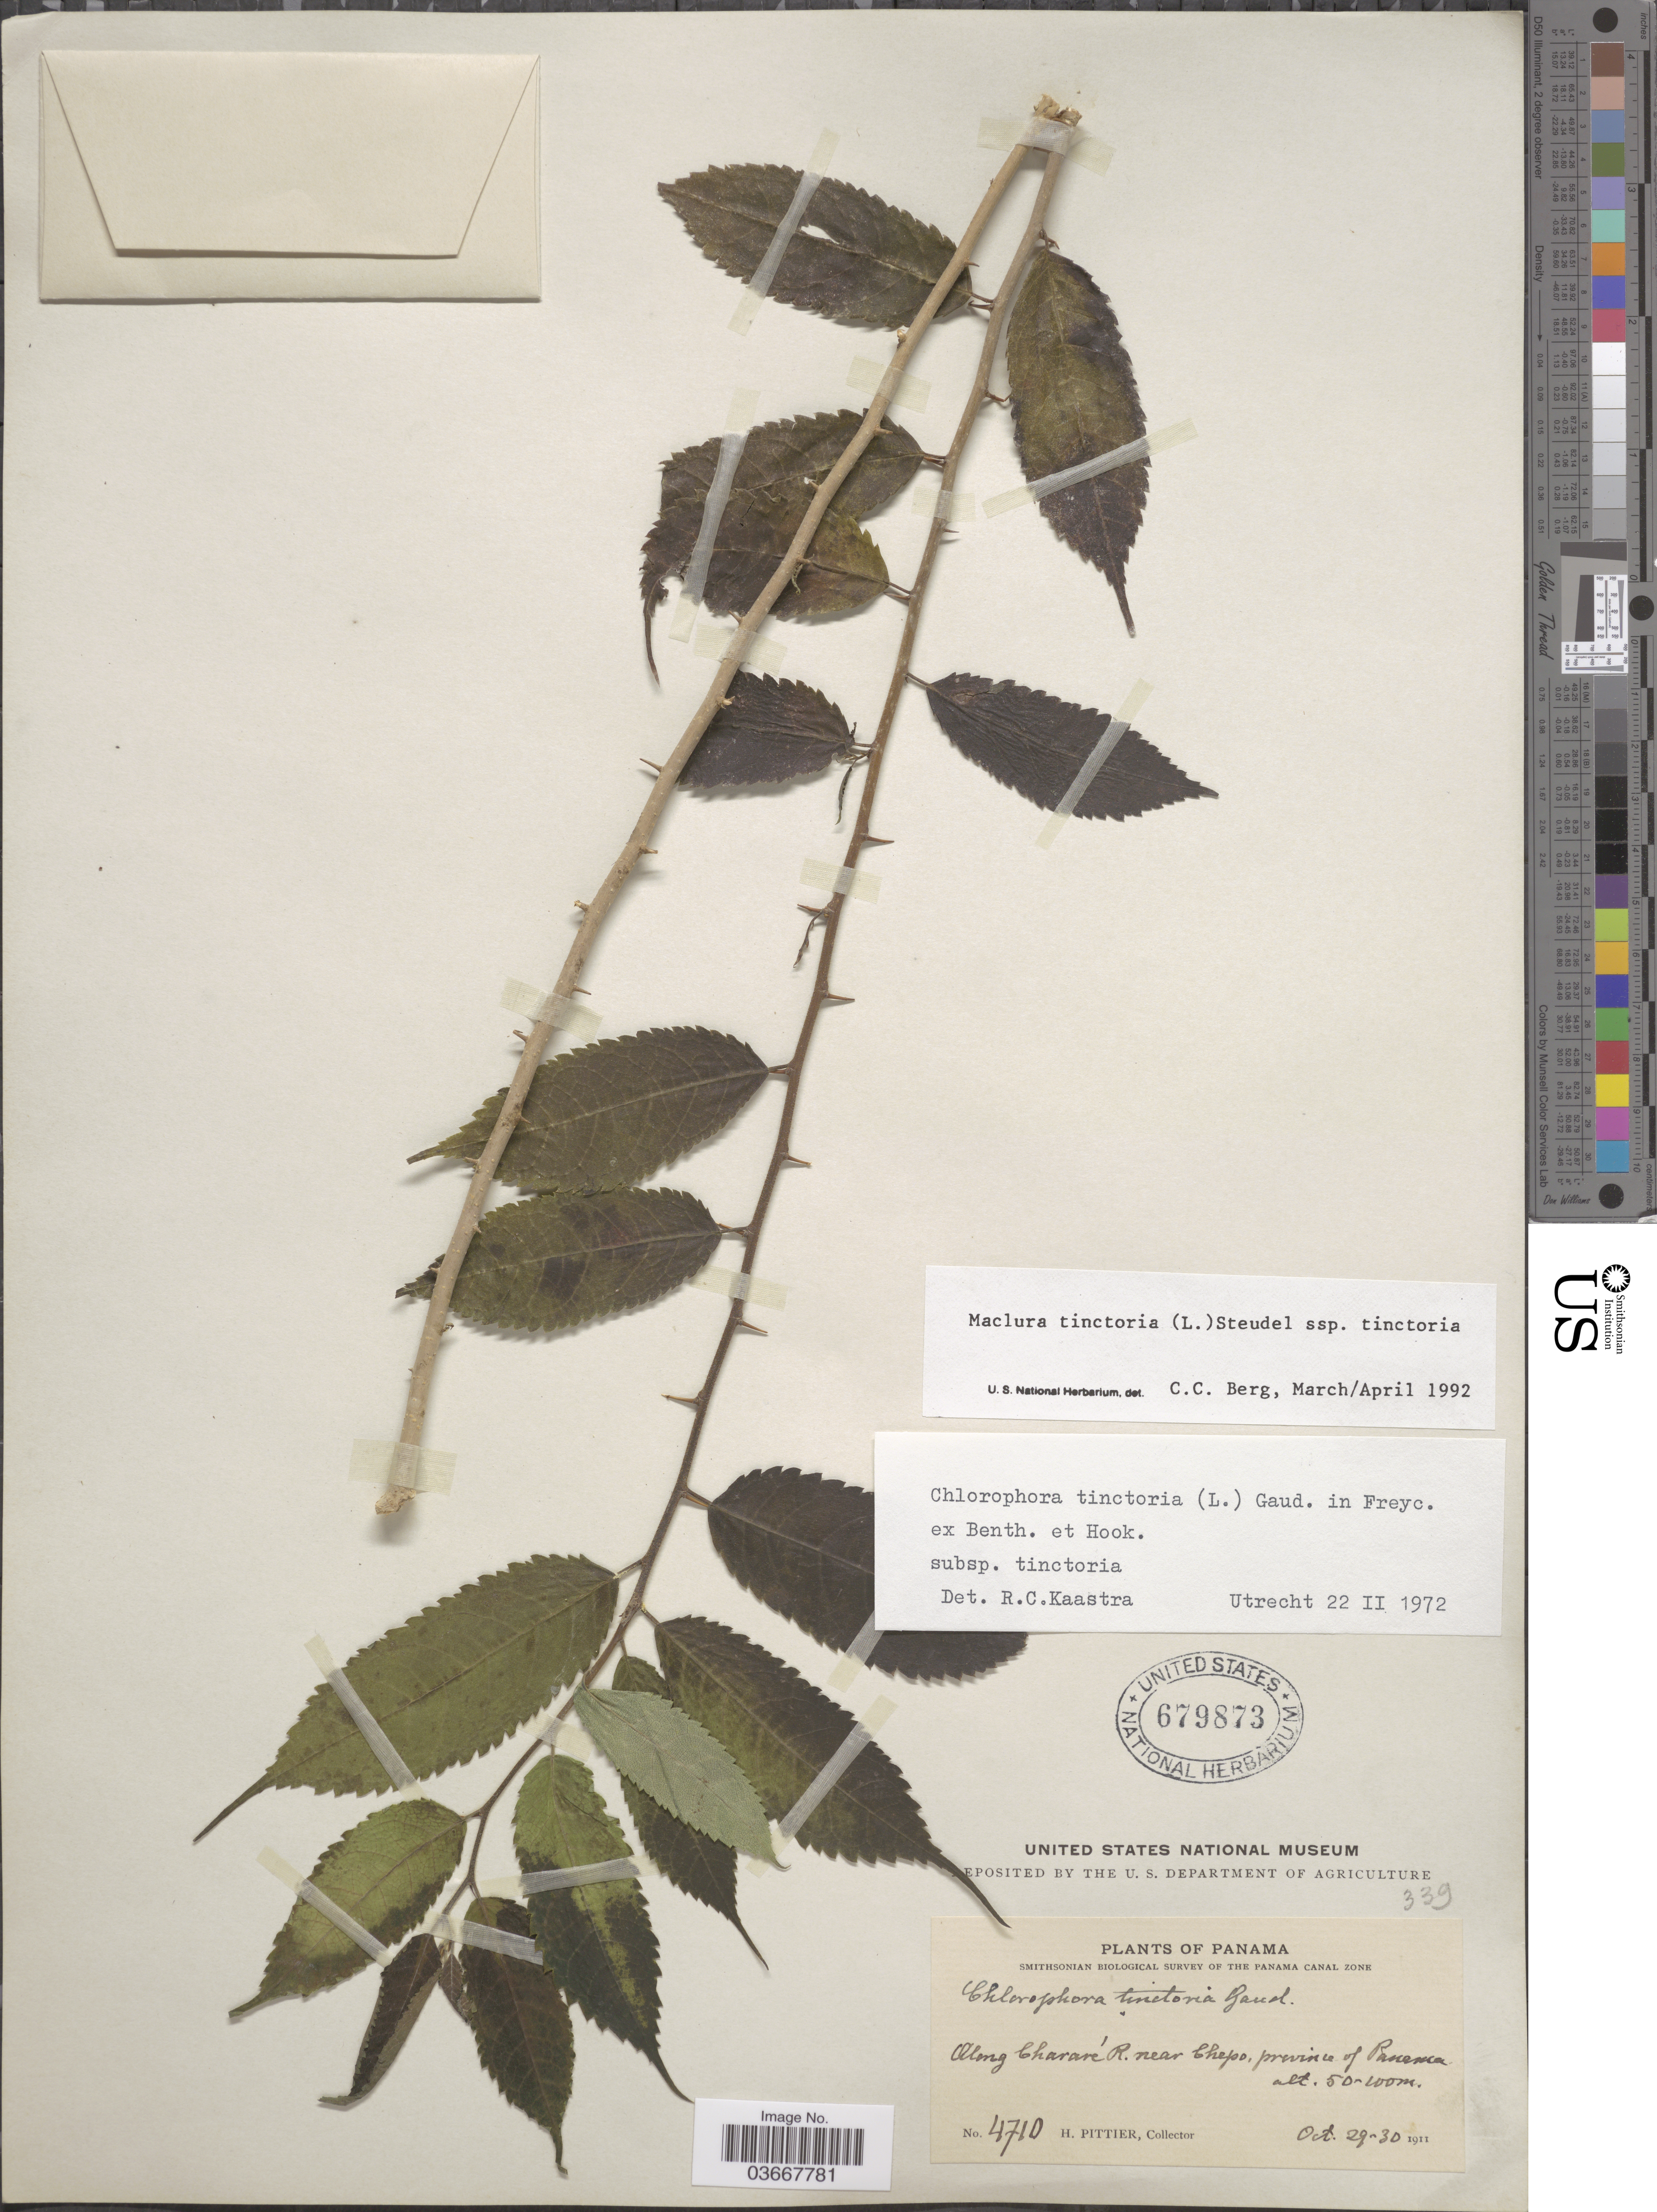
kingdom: Plantae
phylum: Tracheophyta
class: Magnoliopsida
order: Rosales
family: Moraceae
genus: Maclura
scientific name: Maclura tinctoria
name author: (L.) D. Don ex Steud.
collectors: H. F. Pittier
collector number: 4710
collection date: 1911-10-29/1911-10-30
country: Panama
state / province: Panamá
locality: The Panama Canal Zone. Along Charare R. near Chepo.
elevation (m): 50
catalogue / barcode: US 679873